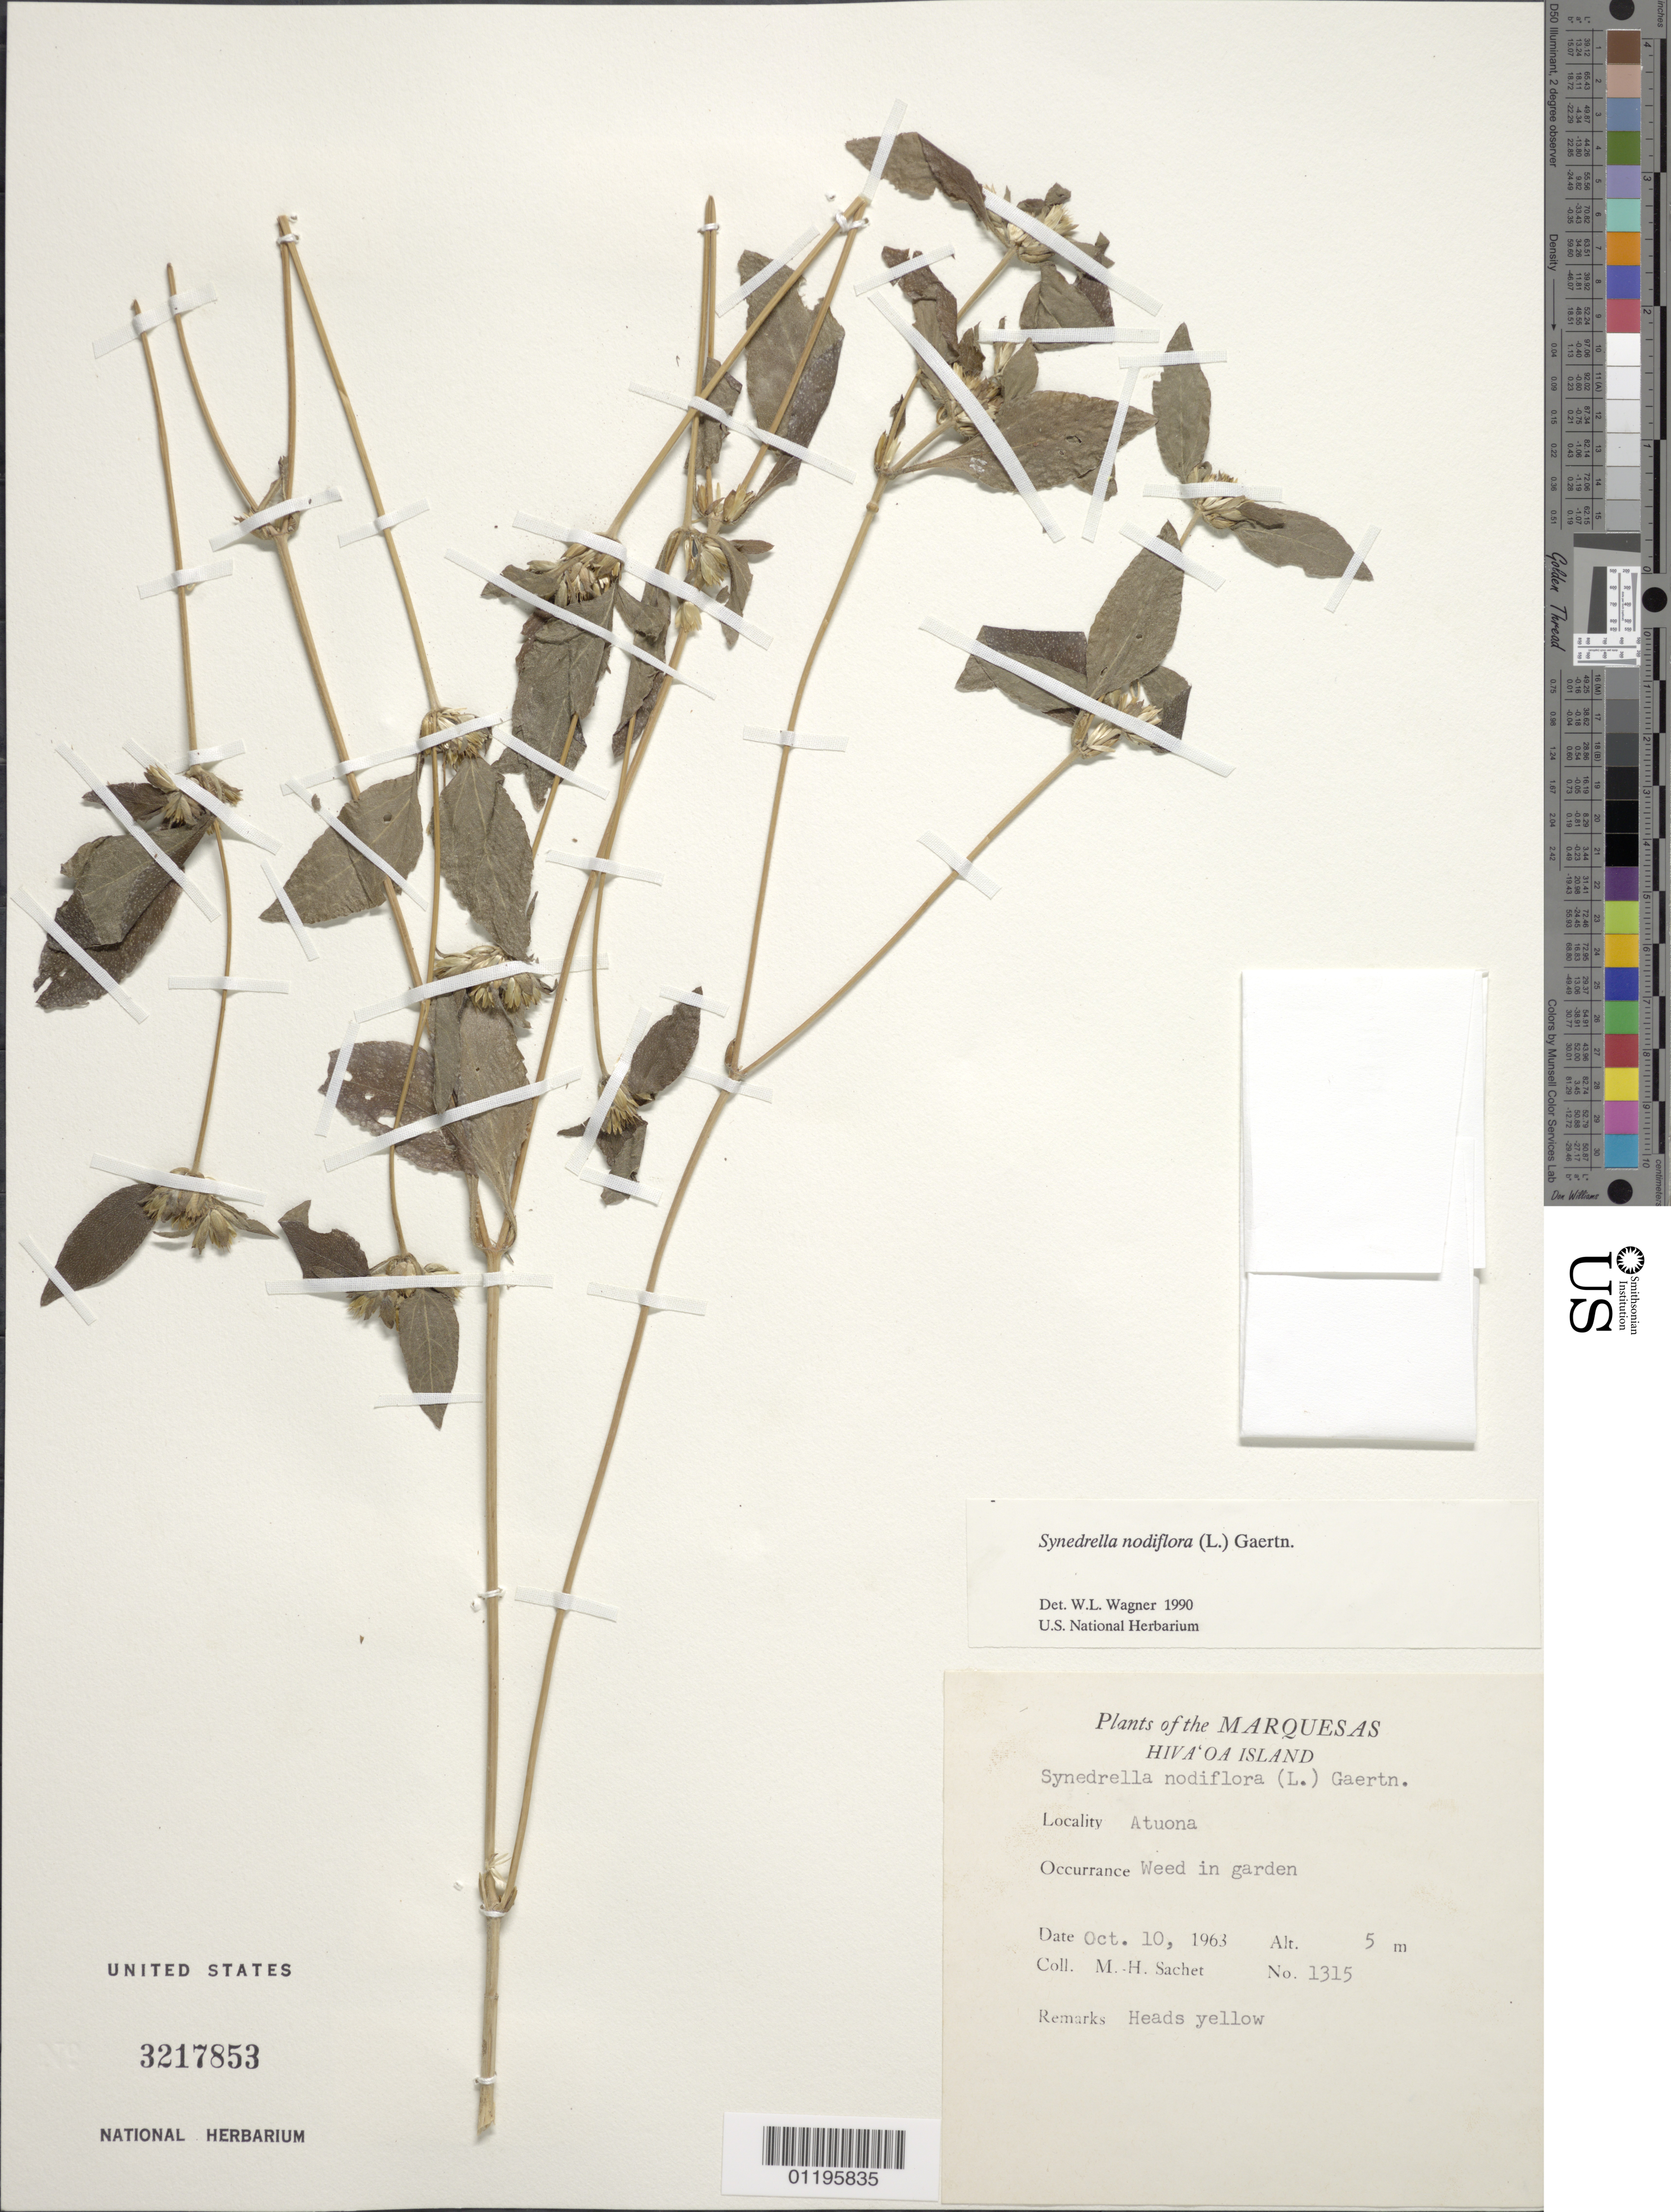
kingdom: Plantae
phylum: Tracheophyta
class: Magnoliopsida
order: Asterales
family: Asteraceae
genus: Synedrella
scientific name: Synedrella nodiflora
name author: (L.) Gaertn.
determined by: Wagner, W. L., (BOT), Smithsonian Institution - National Museum of Natural History (UNITED STATES)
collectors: M.-H. Sachet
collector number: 1315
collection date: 1963-10-10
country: French Polynesia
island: Hiva Oa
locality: Atuona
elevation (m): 5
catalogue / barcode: US 3217853